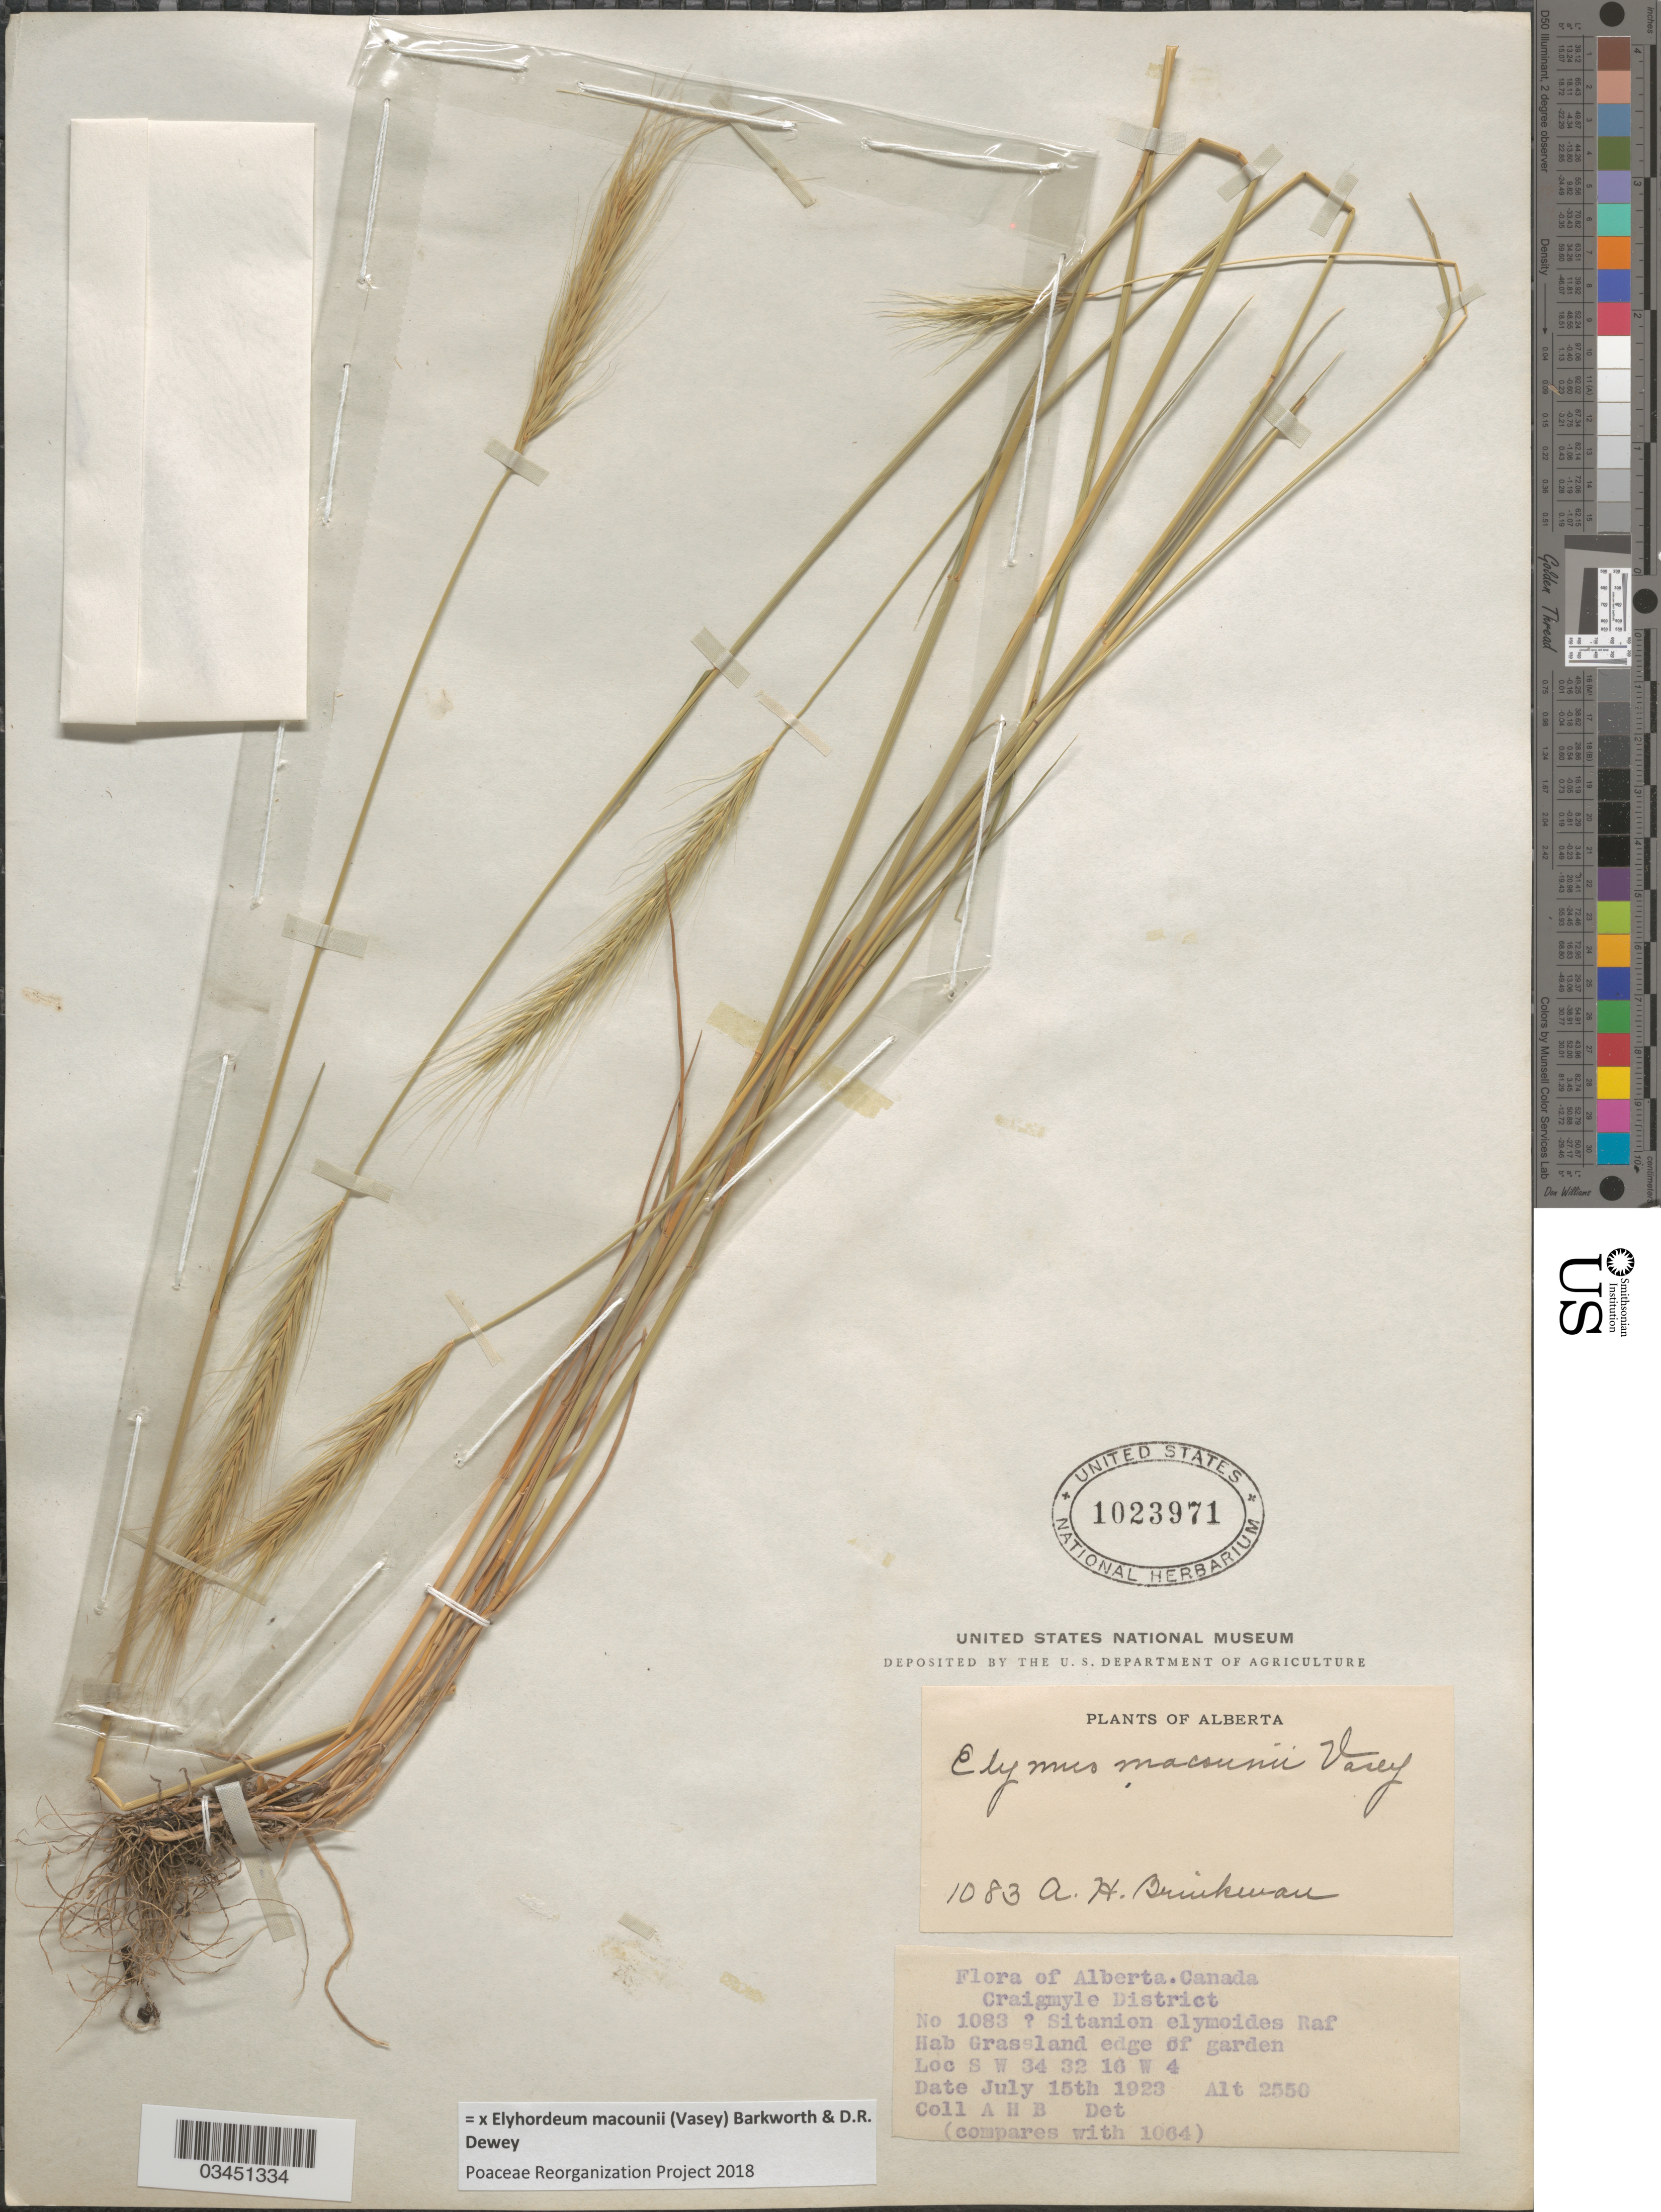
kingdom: Plantae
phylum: Tracheophyta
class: Liliopsida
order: Poales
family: Poaceae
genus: Elyhordeum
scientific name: x Elyhordeum macounii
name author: (Vasey) Barkworth & Dewey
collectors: A. Brinkman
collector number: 1083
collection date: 1923-07-15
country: Canada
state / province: Alberta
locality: Craigmyle District. Grassland edge of garden. S W 34 32 16 W 4.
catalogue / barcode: US 1023971